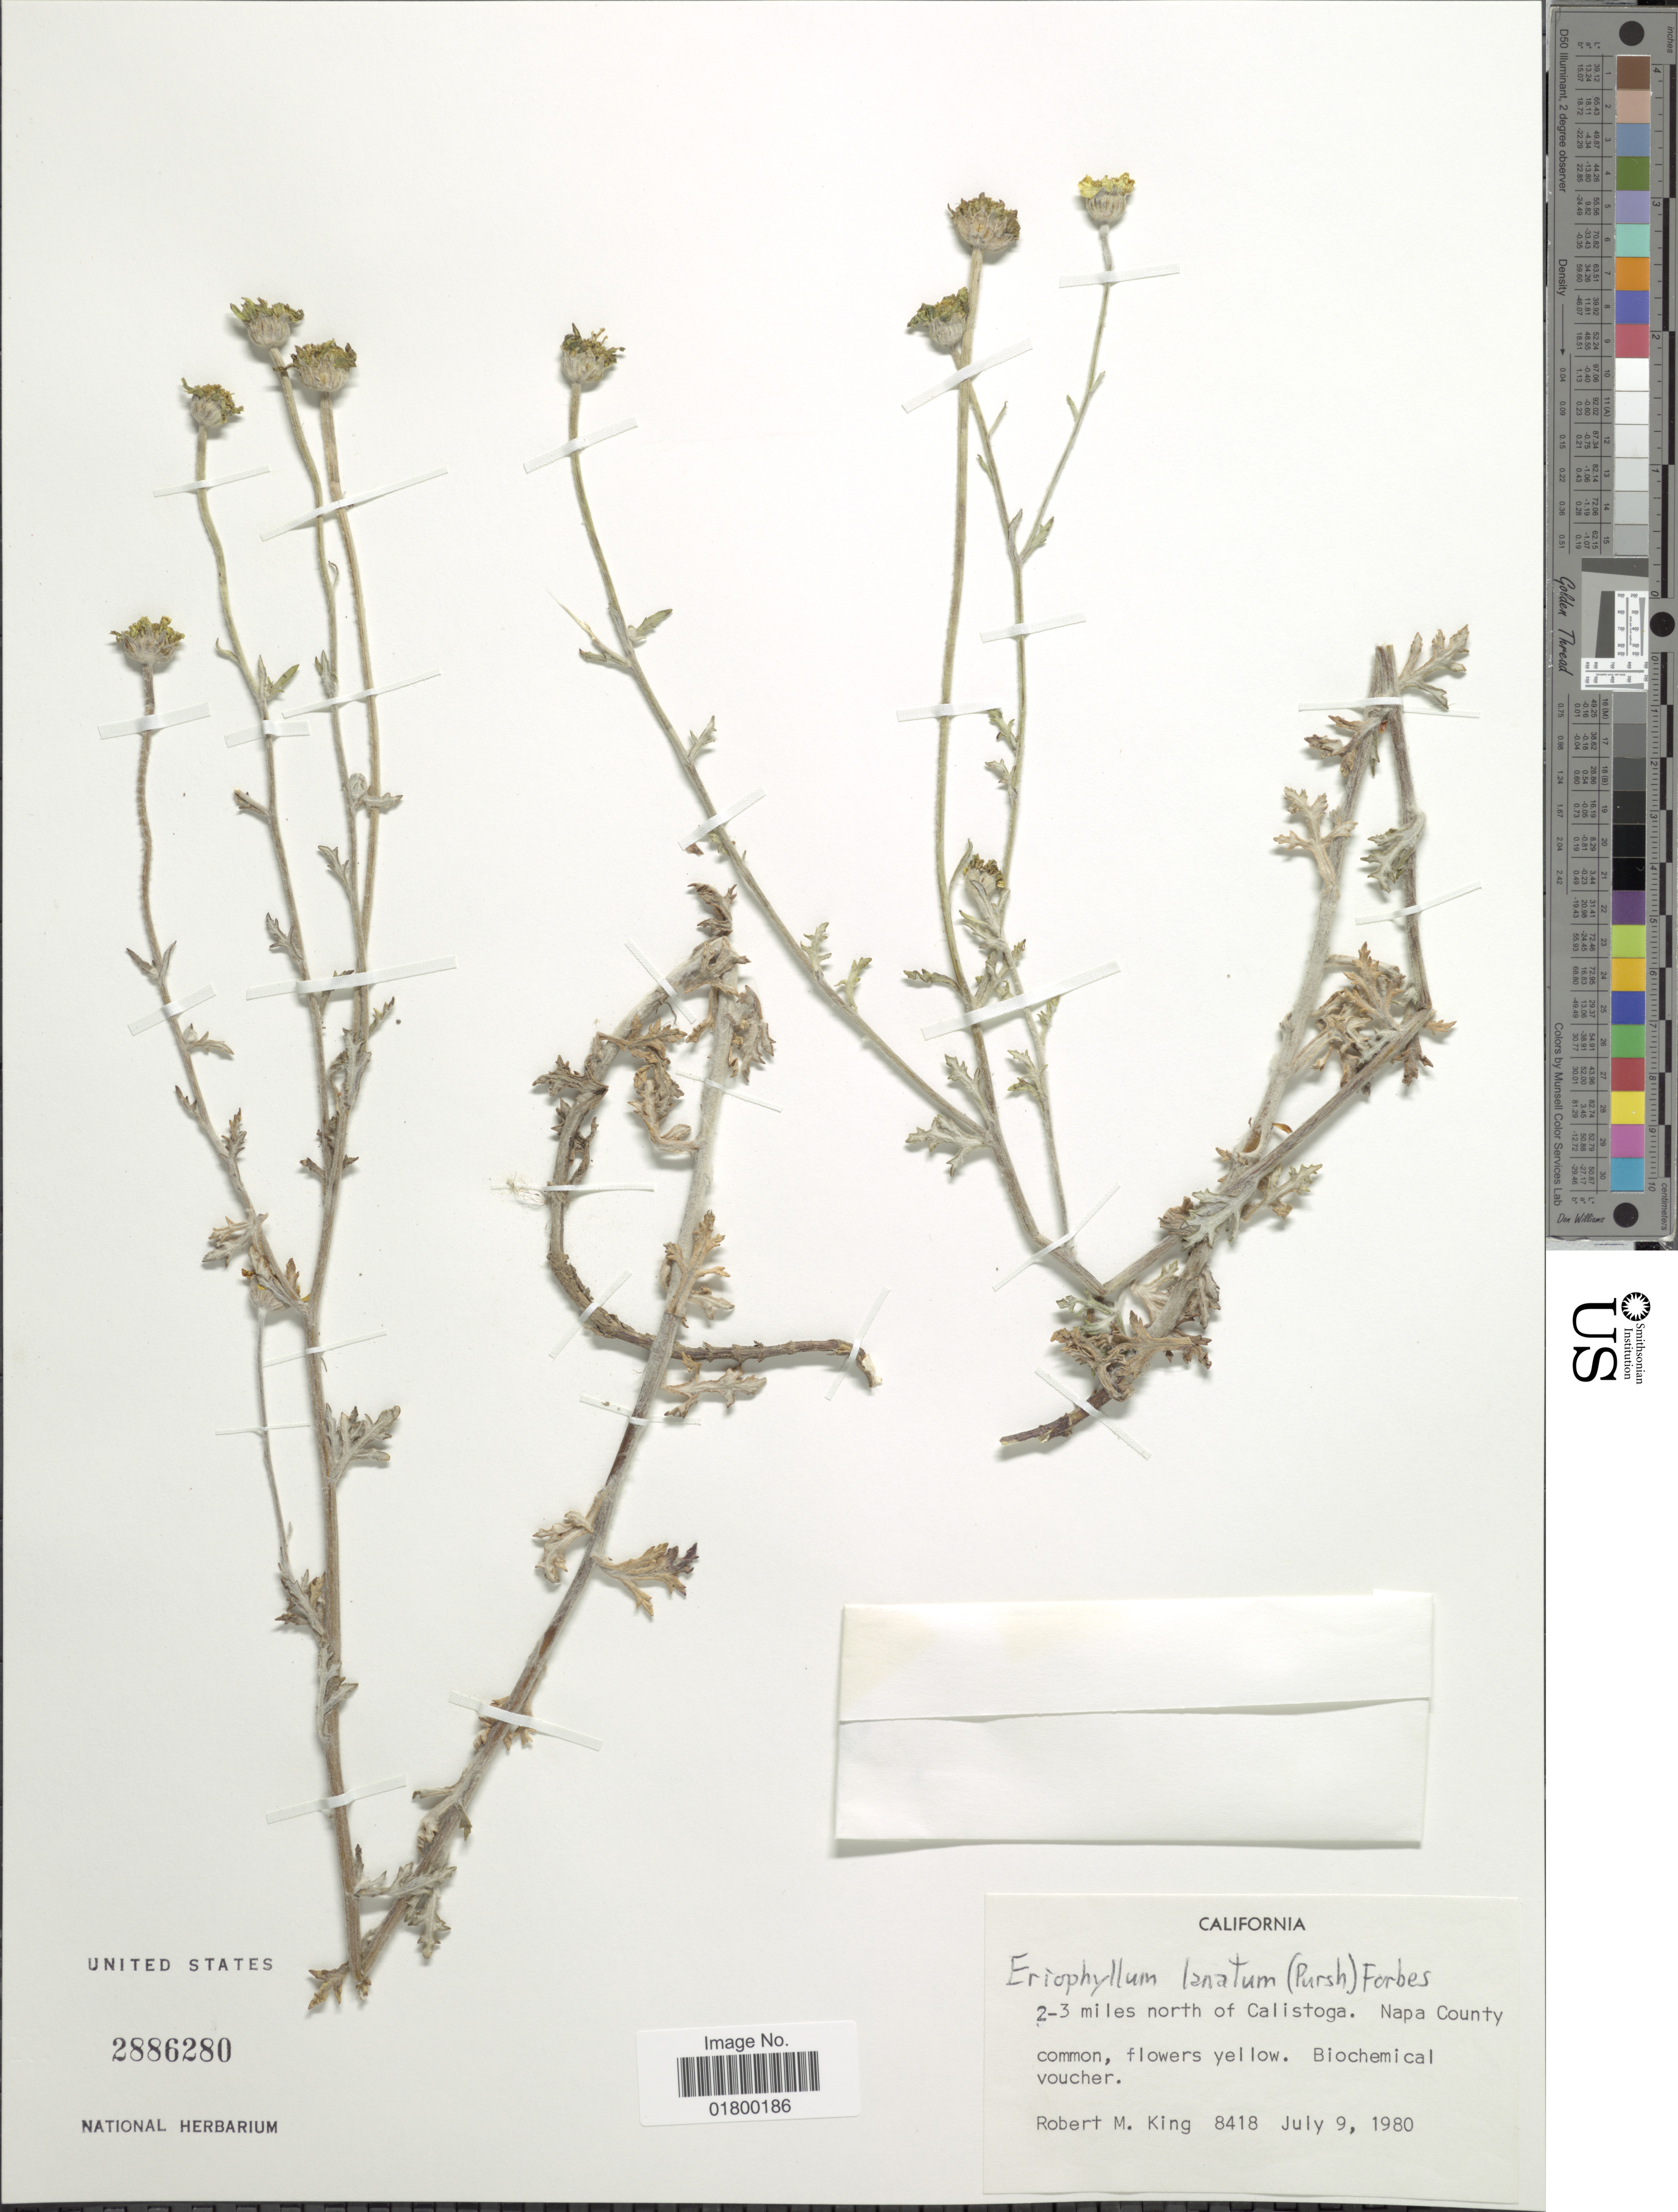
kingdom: Plantae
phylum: Tracheophyta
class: Magnoliopsida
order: Asterales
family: Asteraceae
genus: Eriophyllum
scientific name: Eriophyllum lanatum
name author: (Pursh) J. Forbes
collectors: R. M. King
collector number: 8418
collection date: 1980-07-09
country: United States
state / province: California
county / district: Napa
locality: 2-3 miles north of Calistoga, Napa County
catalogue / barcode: US 2886280